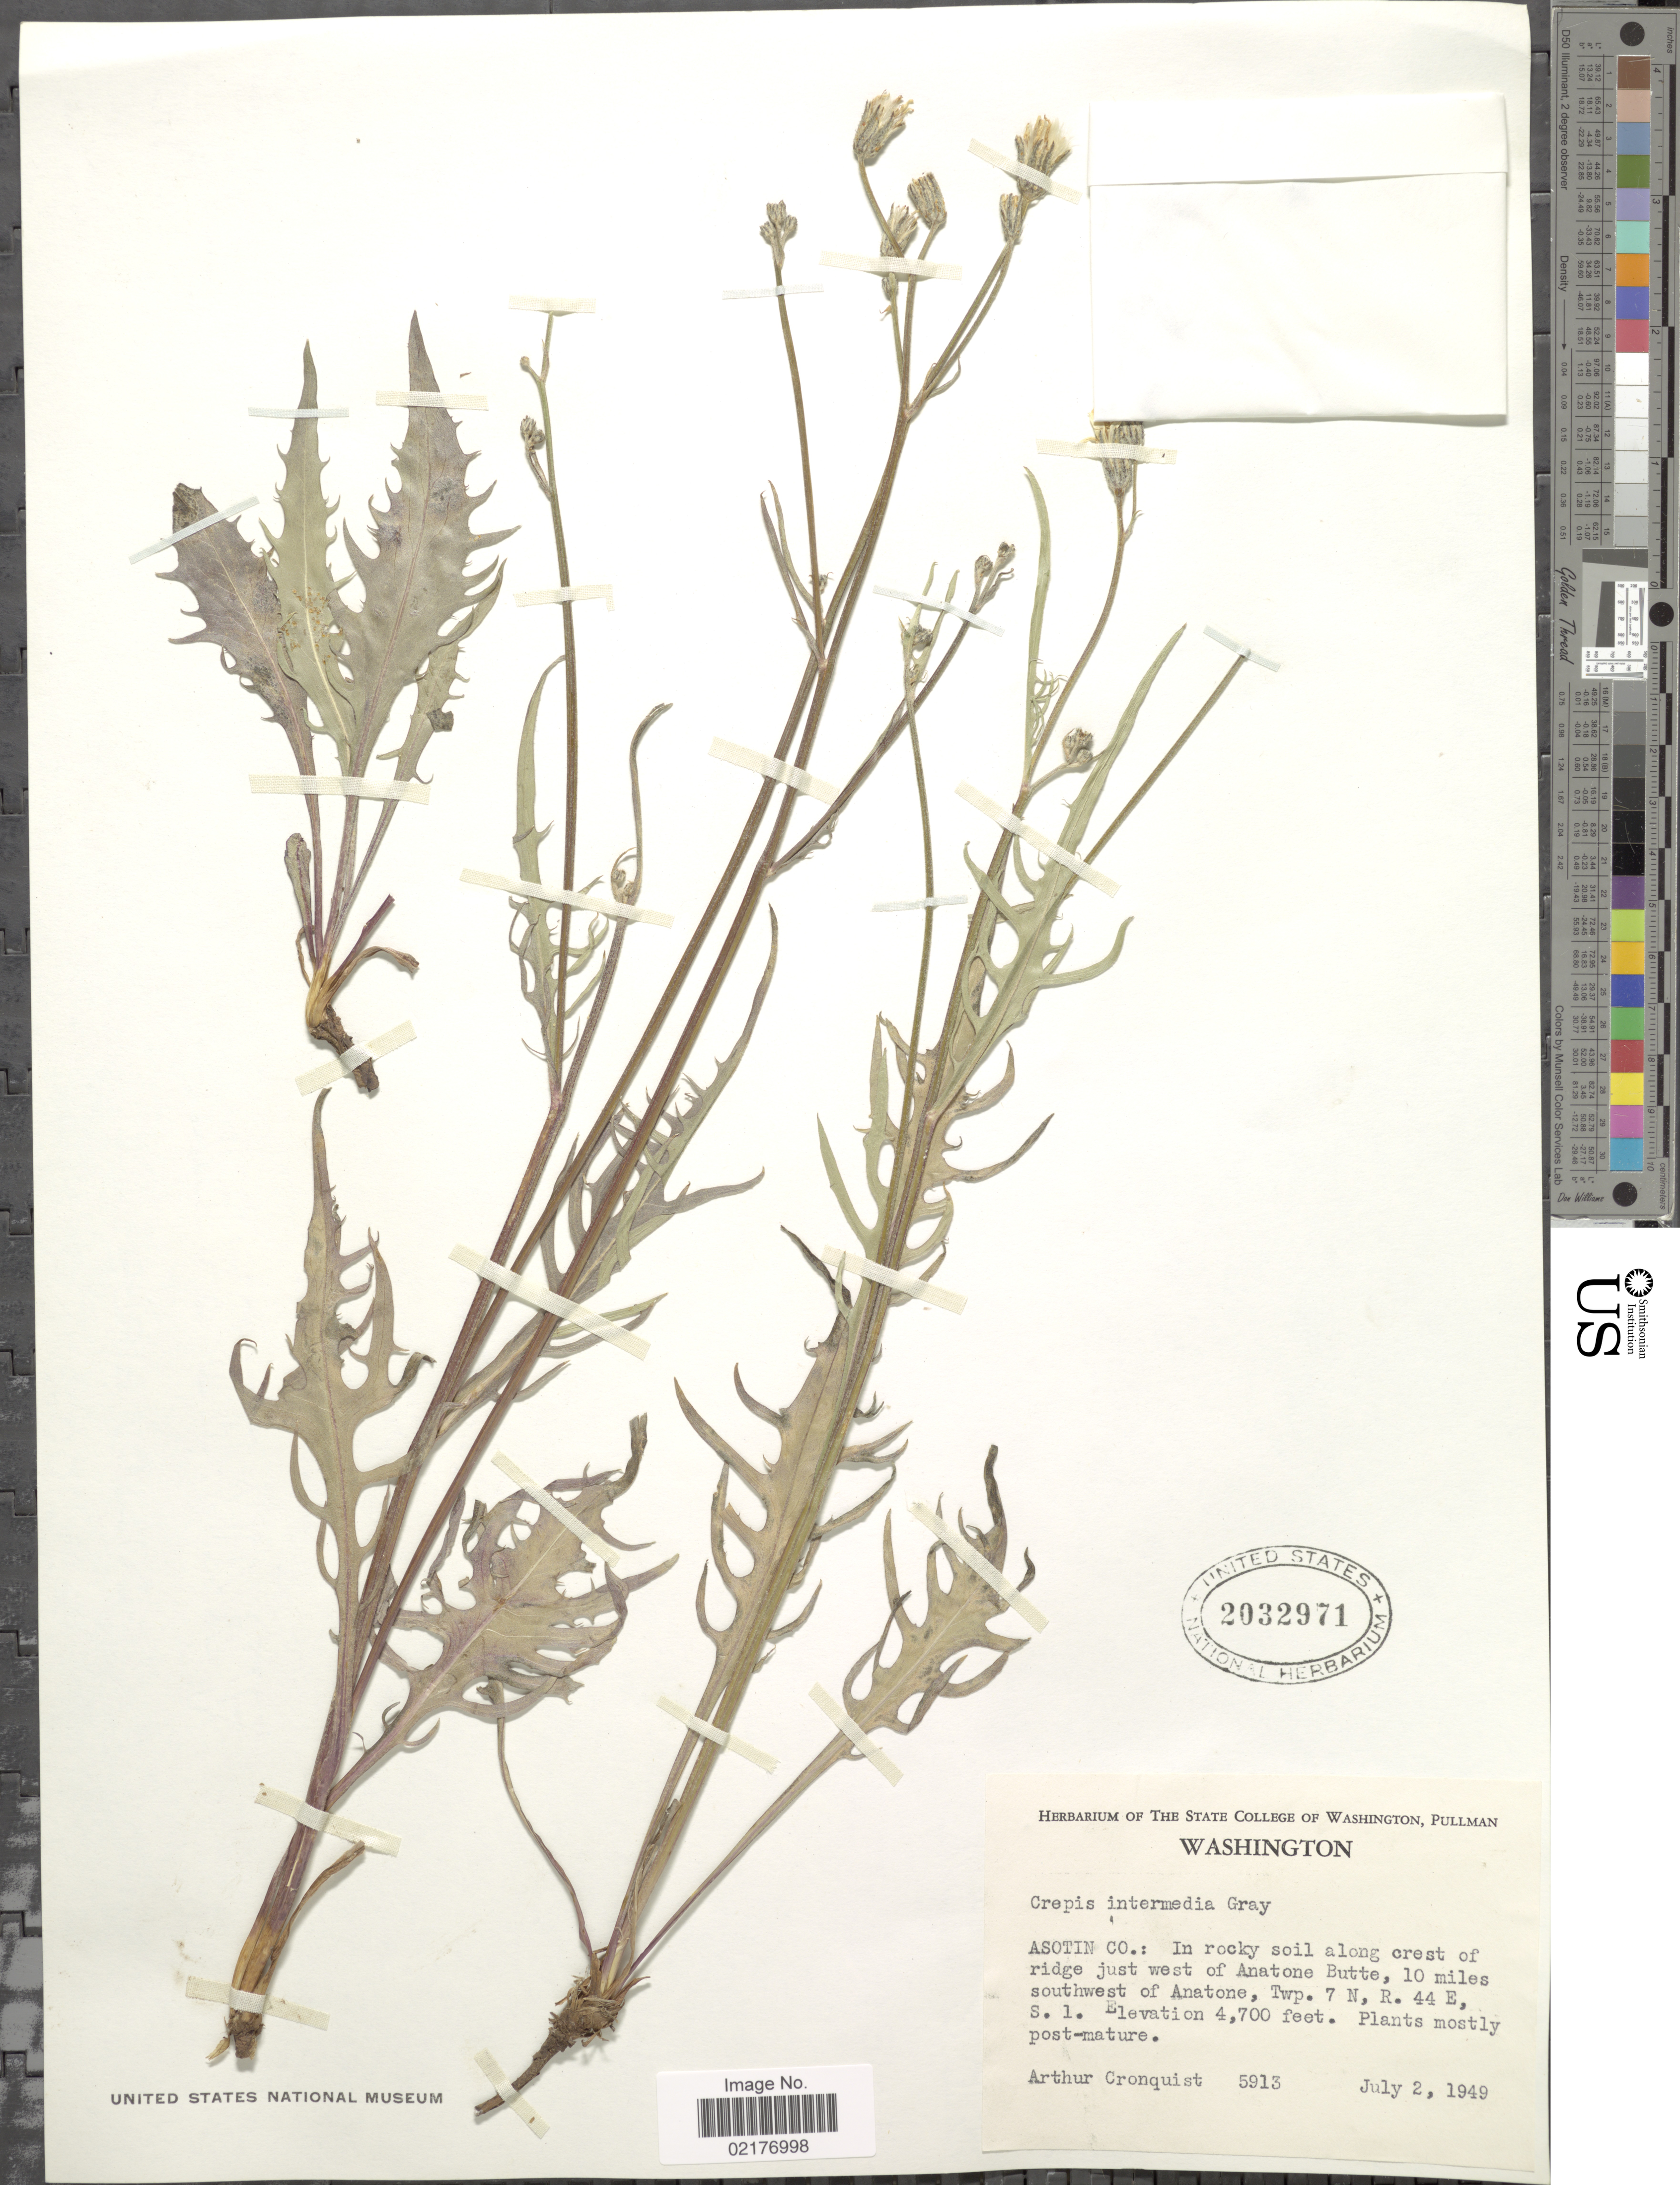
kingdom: Plantae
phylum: Tracheophyta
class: Magnoliopsida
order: Asterales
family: Asteraceae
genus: Crepis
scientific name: Crepis intermedia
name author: A. Gray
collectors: A. J. Cronquist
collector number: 5913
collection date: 1949-07-02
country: United States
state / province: Washington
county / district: Asotin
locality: Asotin Co.: In rocky soil along crest of ridge just west of Anatone Butte, 10 miles southwest of Anatone, Twp. 7 N, R. 44 E, S. 1.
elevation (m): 1433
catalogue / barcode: US 2032971